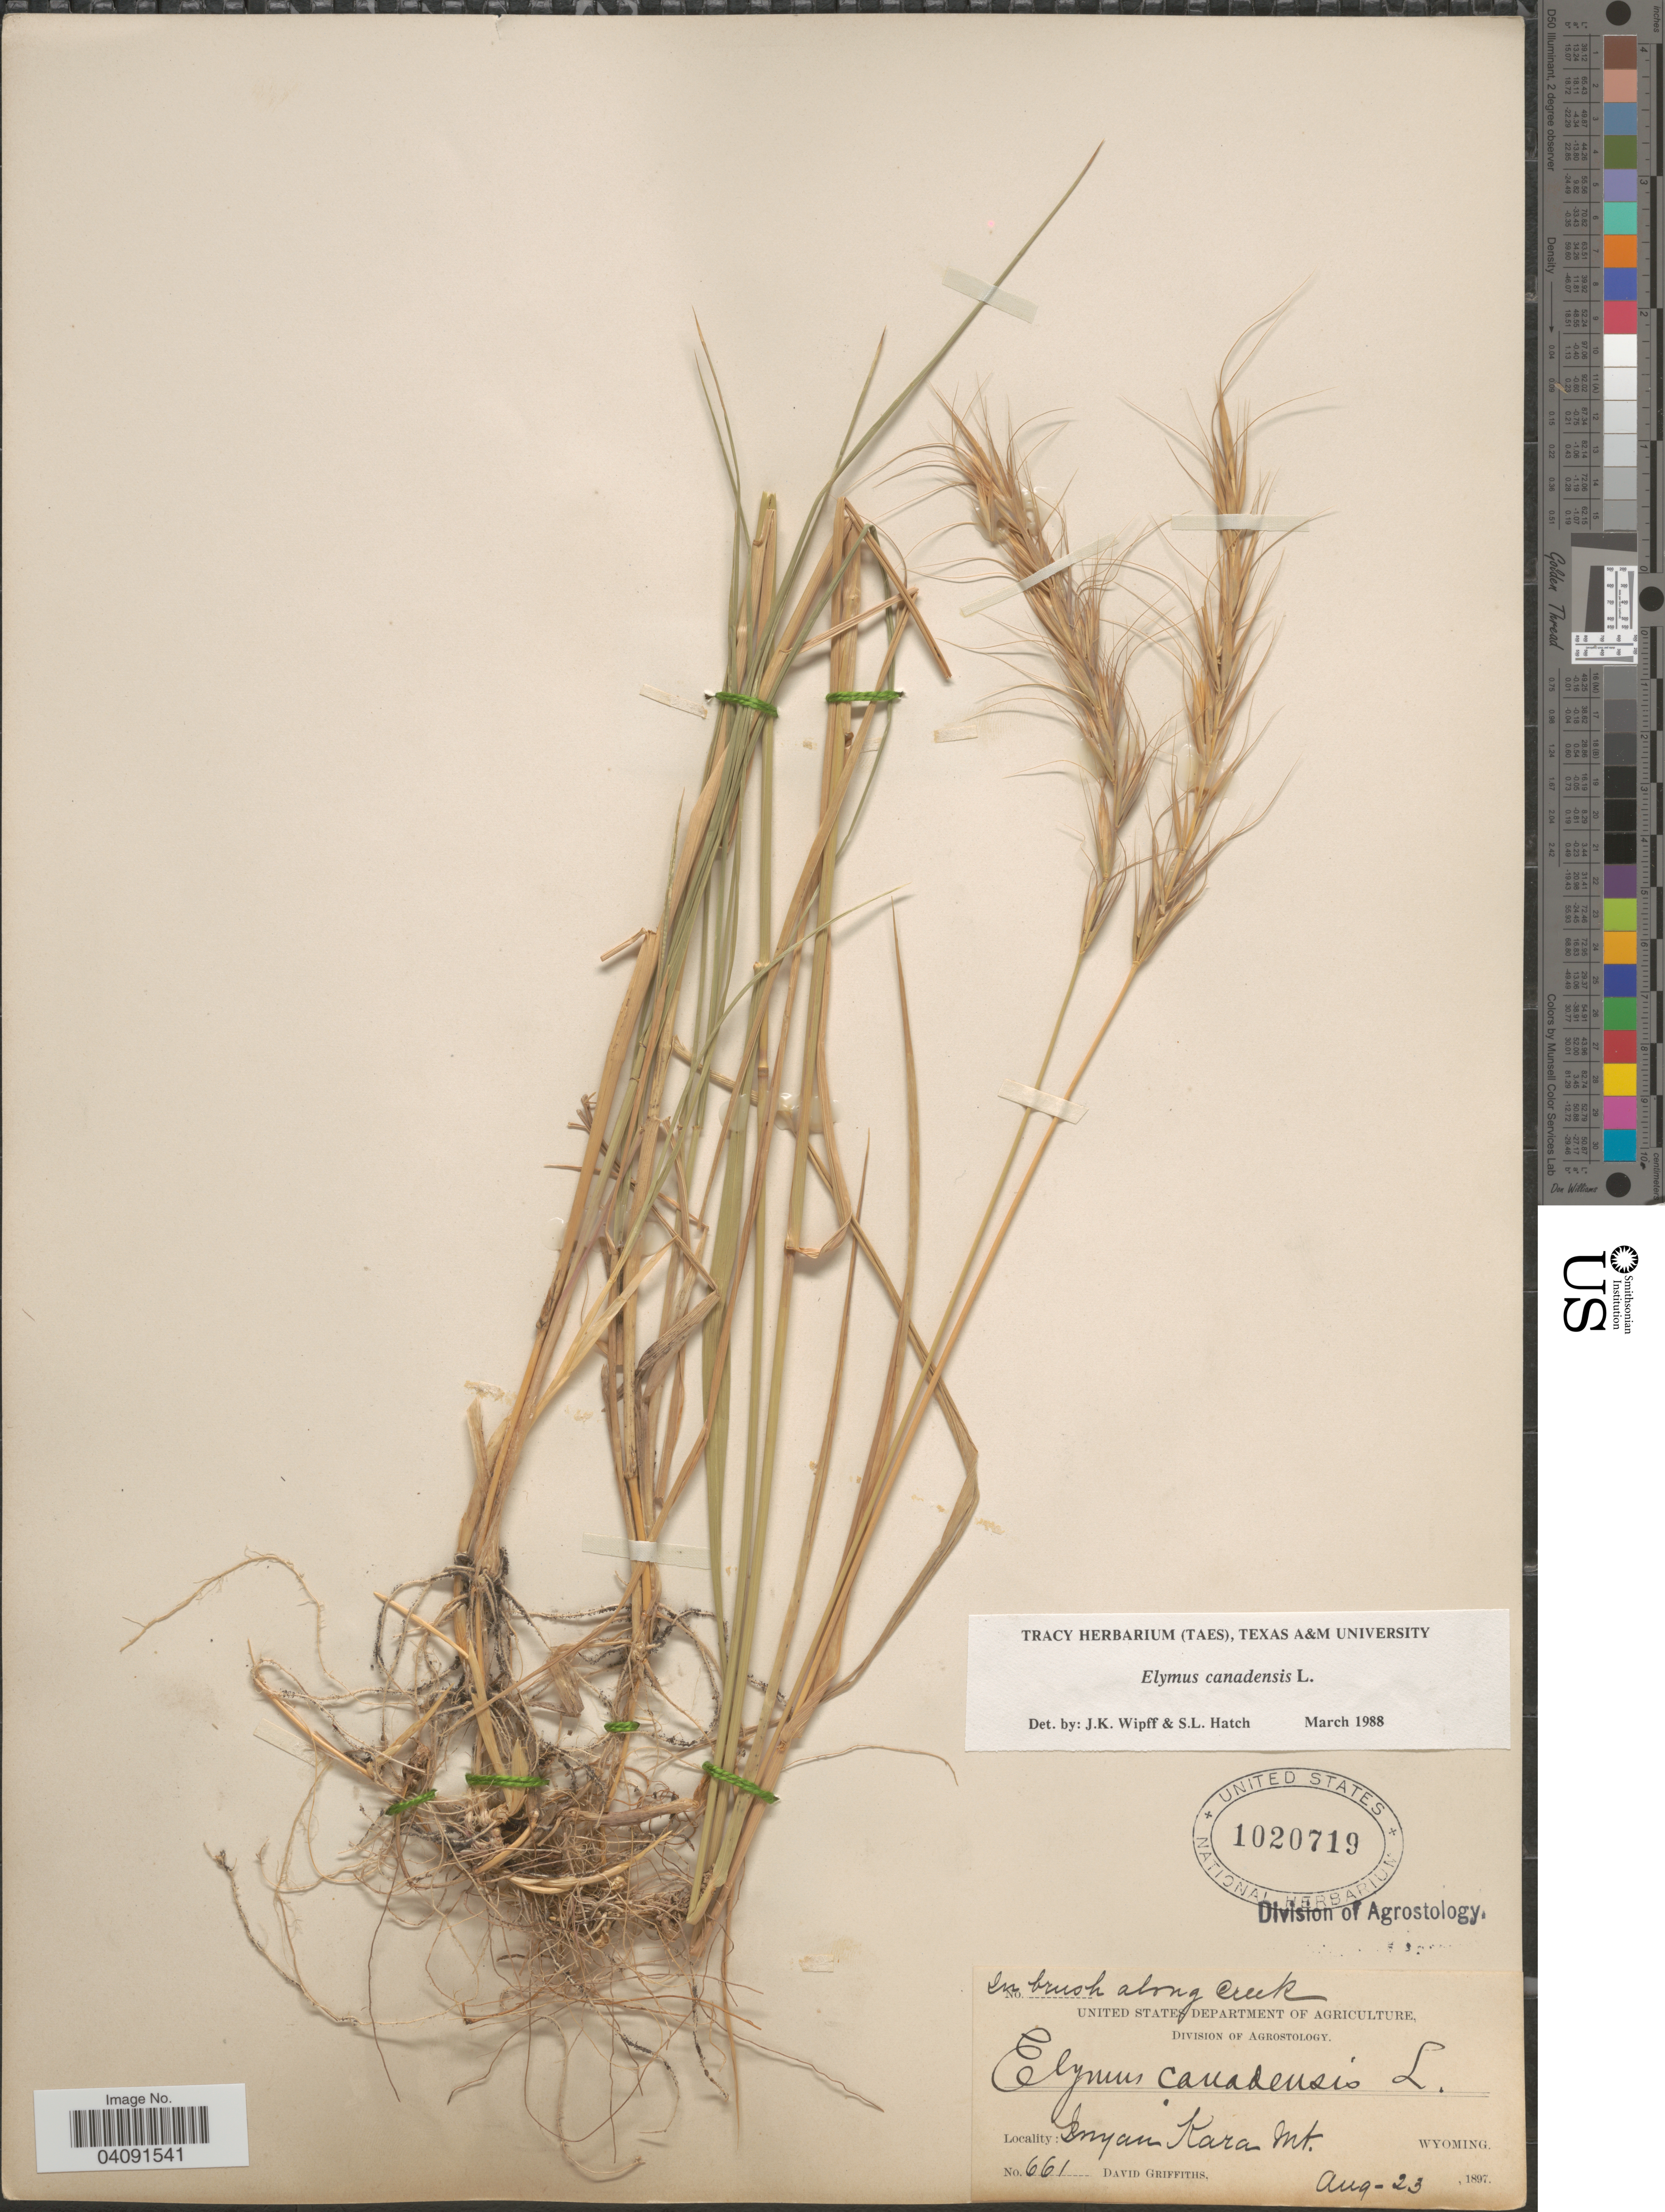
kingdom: Plantae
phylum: Tracheophyta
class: Liliopsida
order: Poales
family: Poaceae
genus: Elymus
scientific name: Elymus canadensis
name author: L.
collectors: D. Griffiths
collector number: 661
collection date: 1897-08-23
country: United States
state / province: Wyoming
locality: In brush along creek. Inyan Kara Mt.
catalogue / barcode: US 1020719